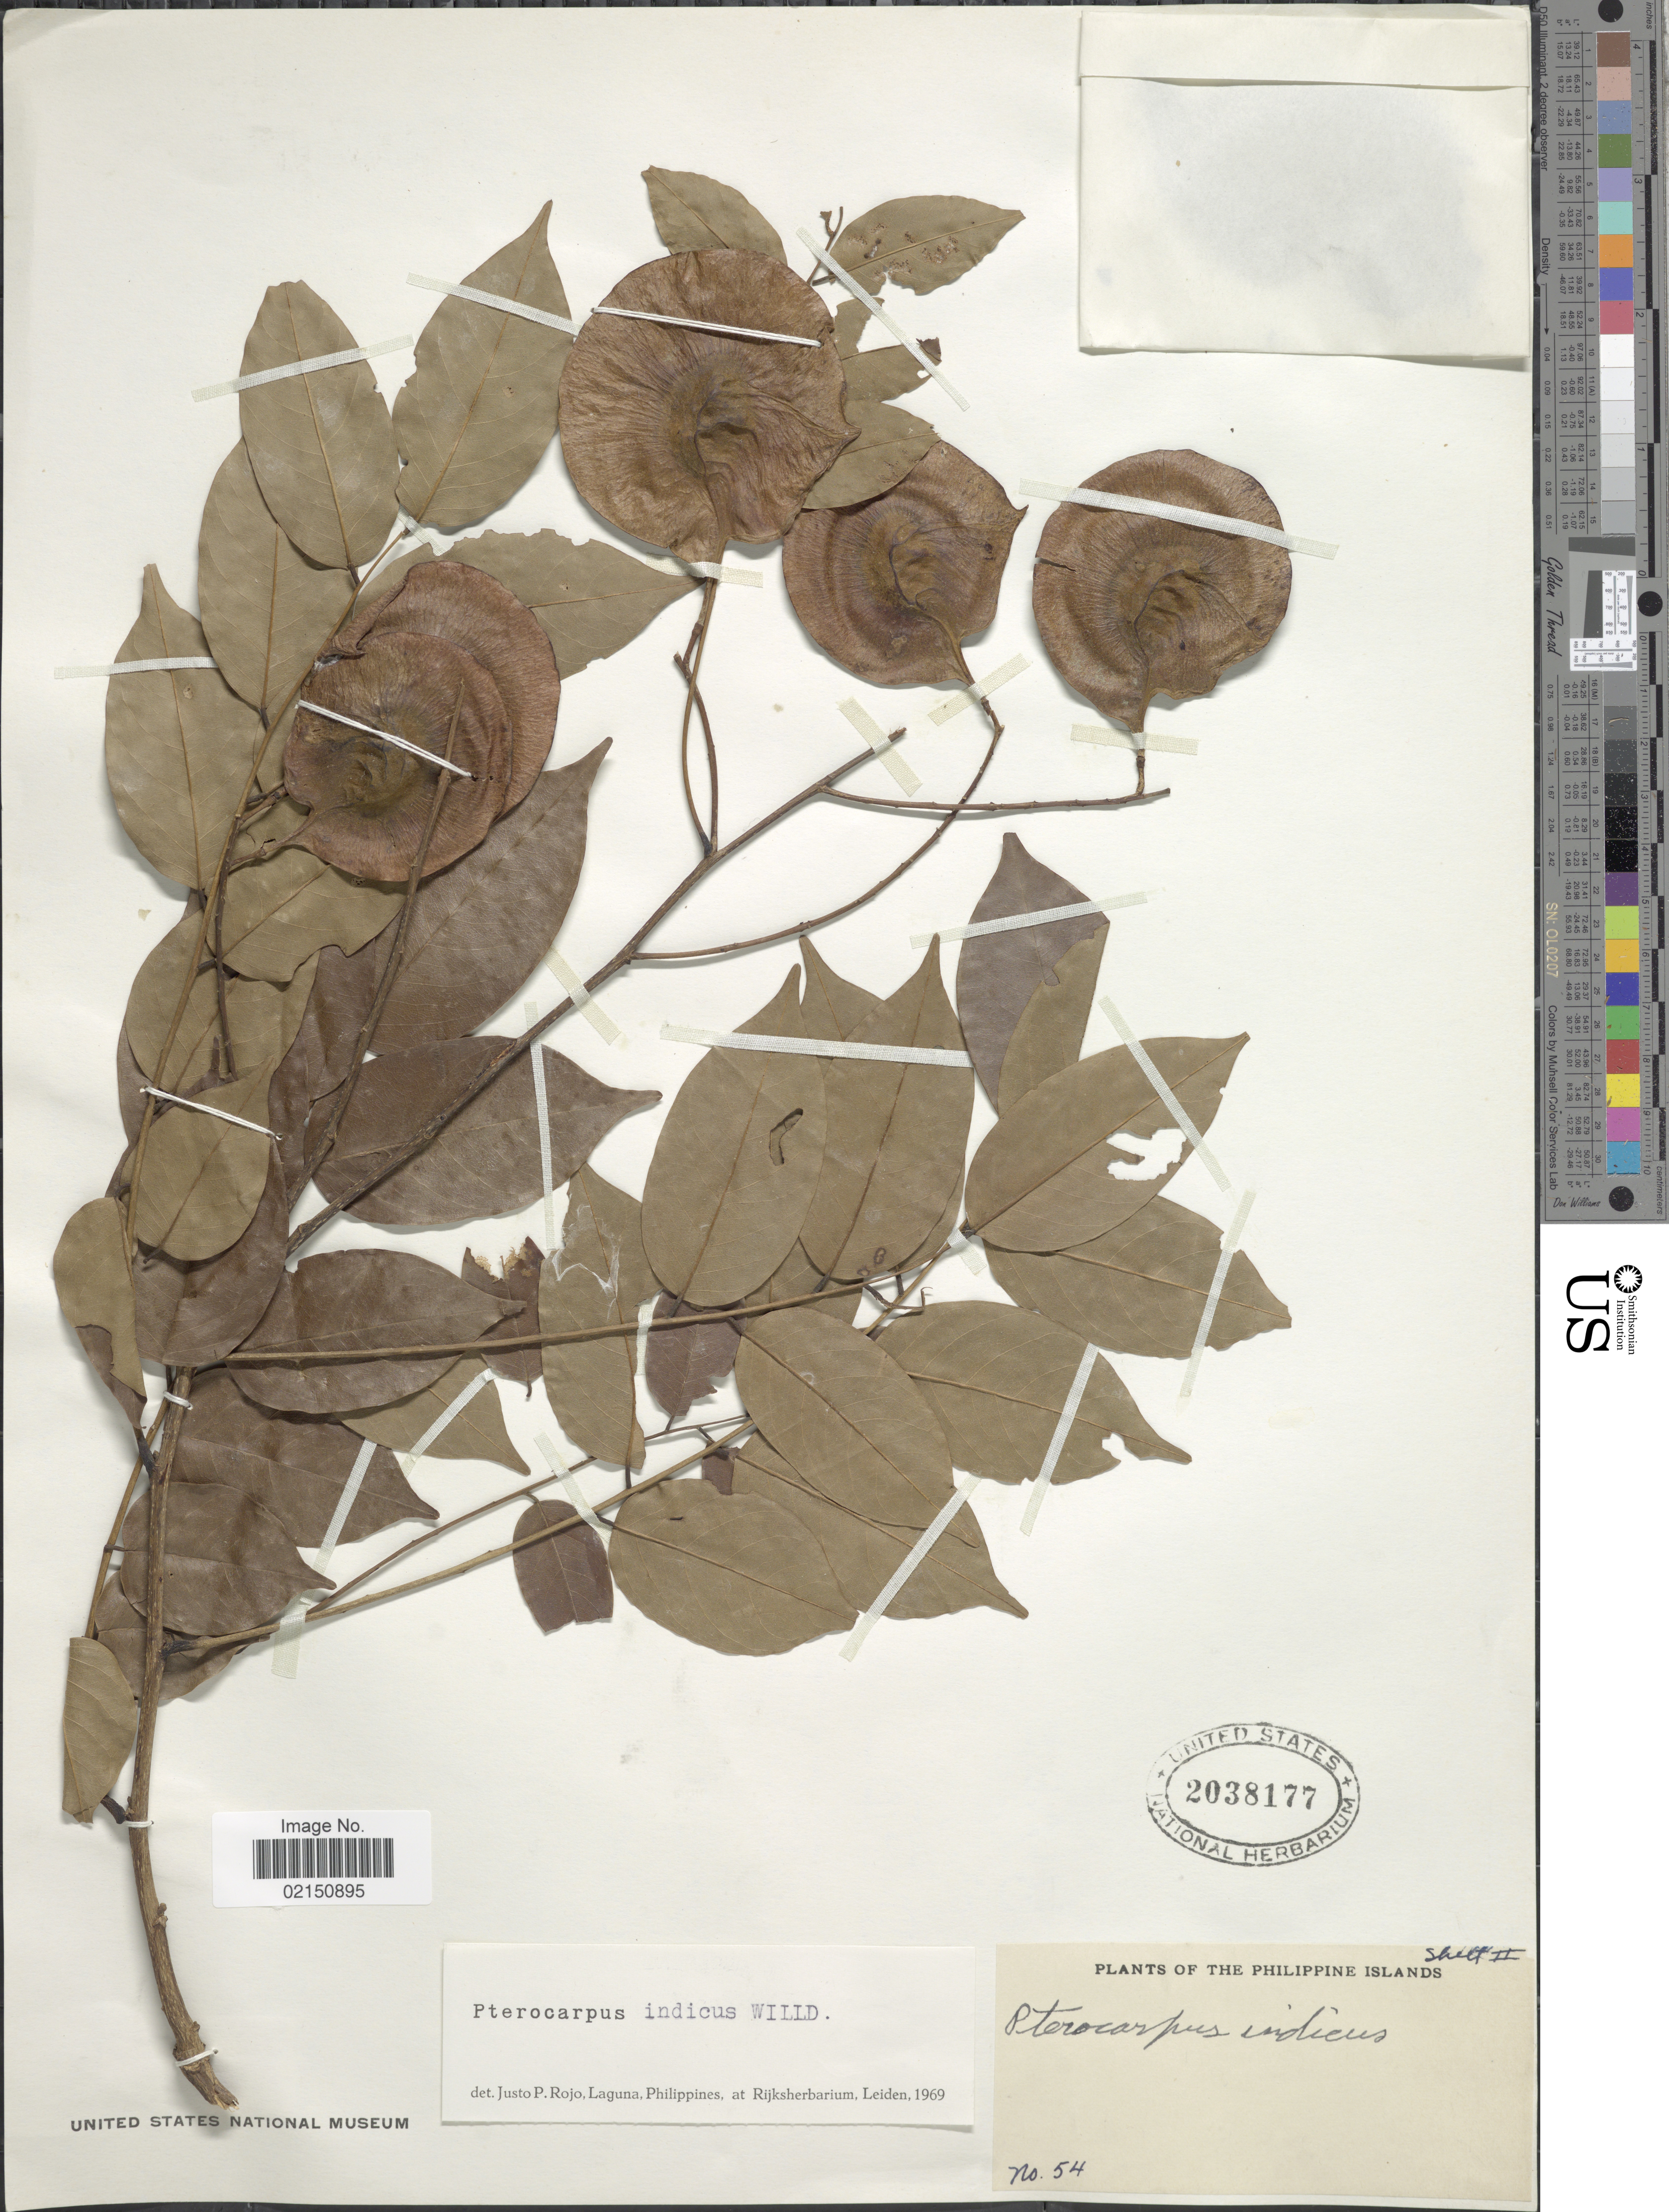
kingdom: Plantae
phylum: Tracheophyta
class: Magnoliopsida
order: Fabales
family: Fabaceae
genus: Pterocarpus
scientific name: Pterocarpus indicus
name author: Willd.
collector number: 54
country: Philippines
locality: The Philippine Islands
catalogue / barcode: US 2038177